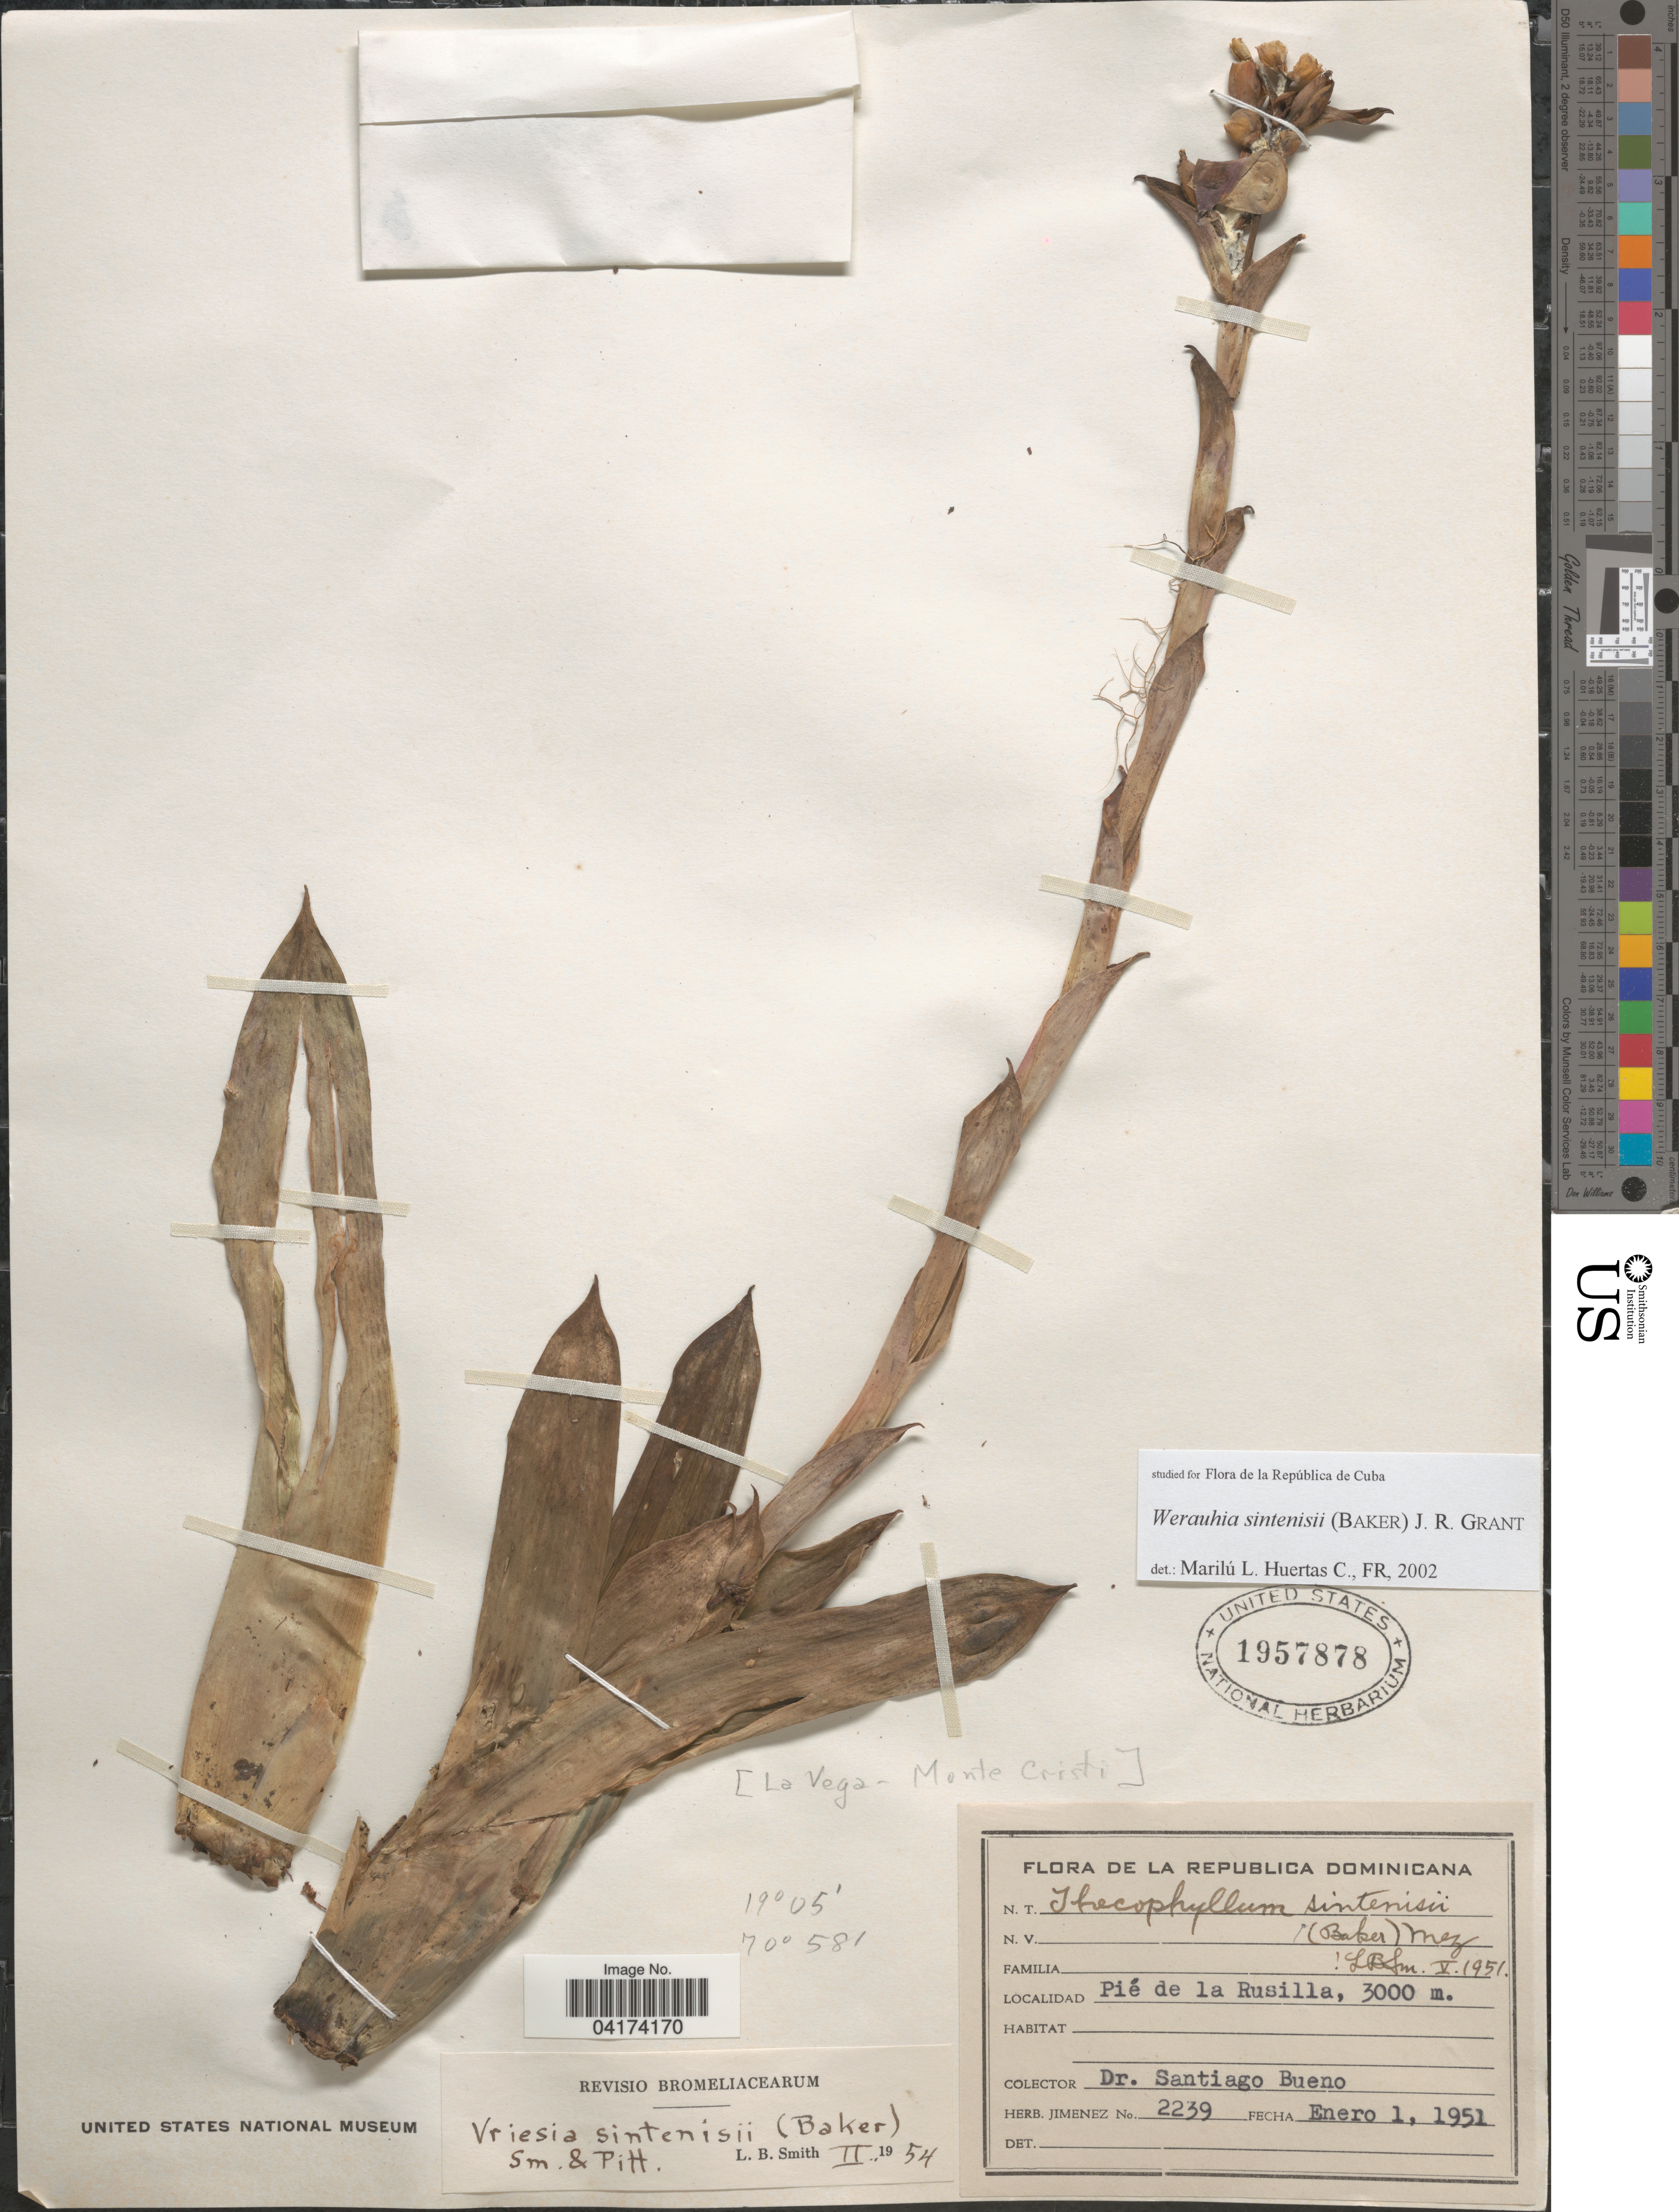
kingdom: Plantae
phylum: Tracheophyta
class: Liliopsida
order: Poales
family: Bromeliaceae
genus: Werauhia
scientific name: Werauhia sintenisii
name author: (Baker) J.R. Grant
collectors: S. Bueno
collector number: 2239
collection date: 1951-01-01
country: Dominican Republic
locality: La Republica Dominicana. Pié de la Rusilla.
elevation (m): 3000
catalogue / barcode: US 1957878